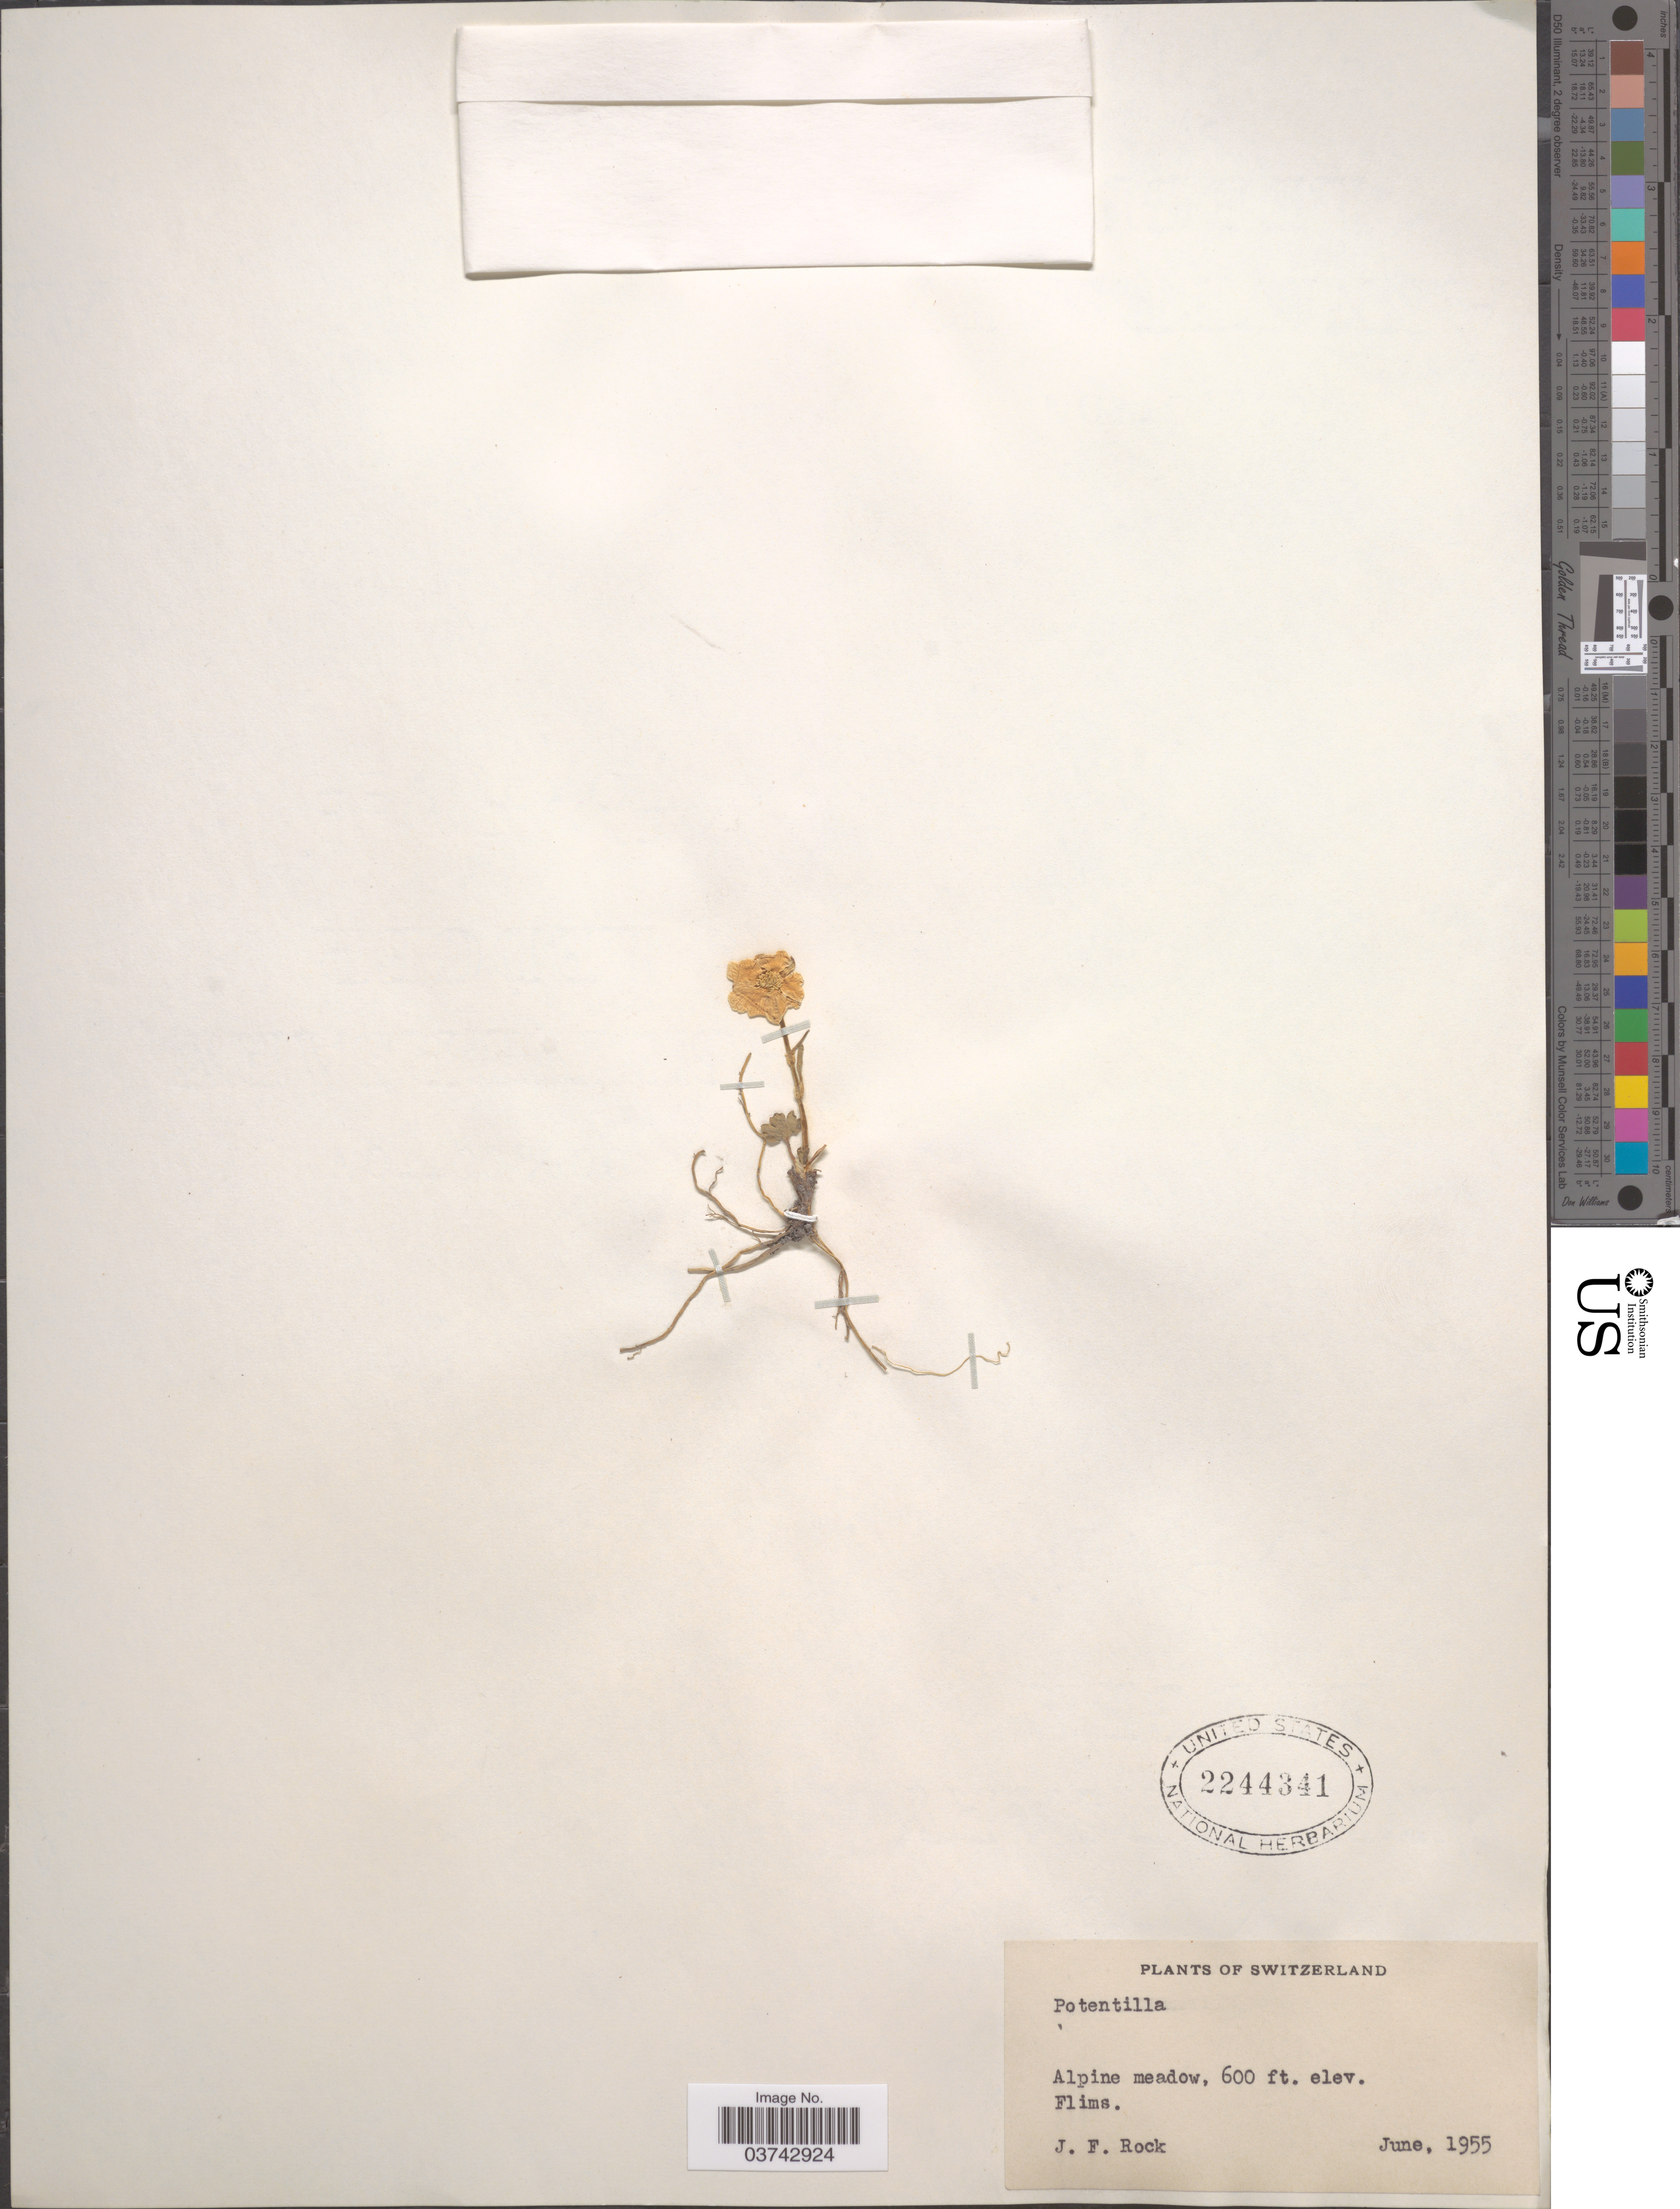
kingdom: Plantae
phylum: Tracheophyta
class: Magnoliopsida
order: Rosales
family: Rosaceae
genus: Potentilla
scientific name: Potentilla sp.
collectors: J. Rock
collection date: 1955-06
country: Switzerland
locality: Alpine meadow. Flims.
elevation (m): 183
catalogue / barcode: US 2244341